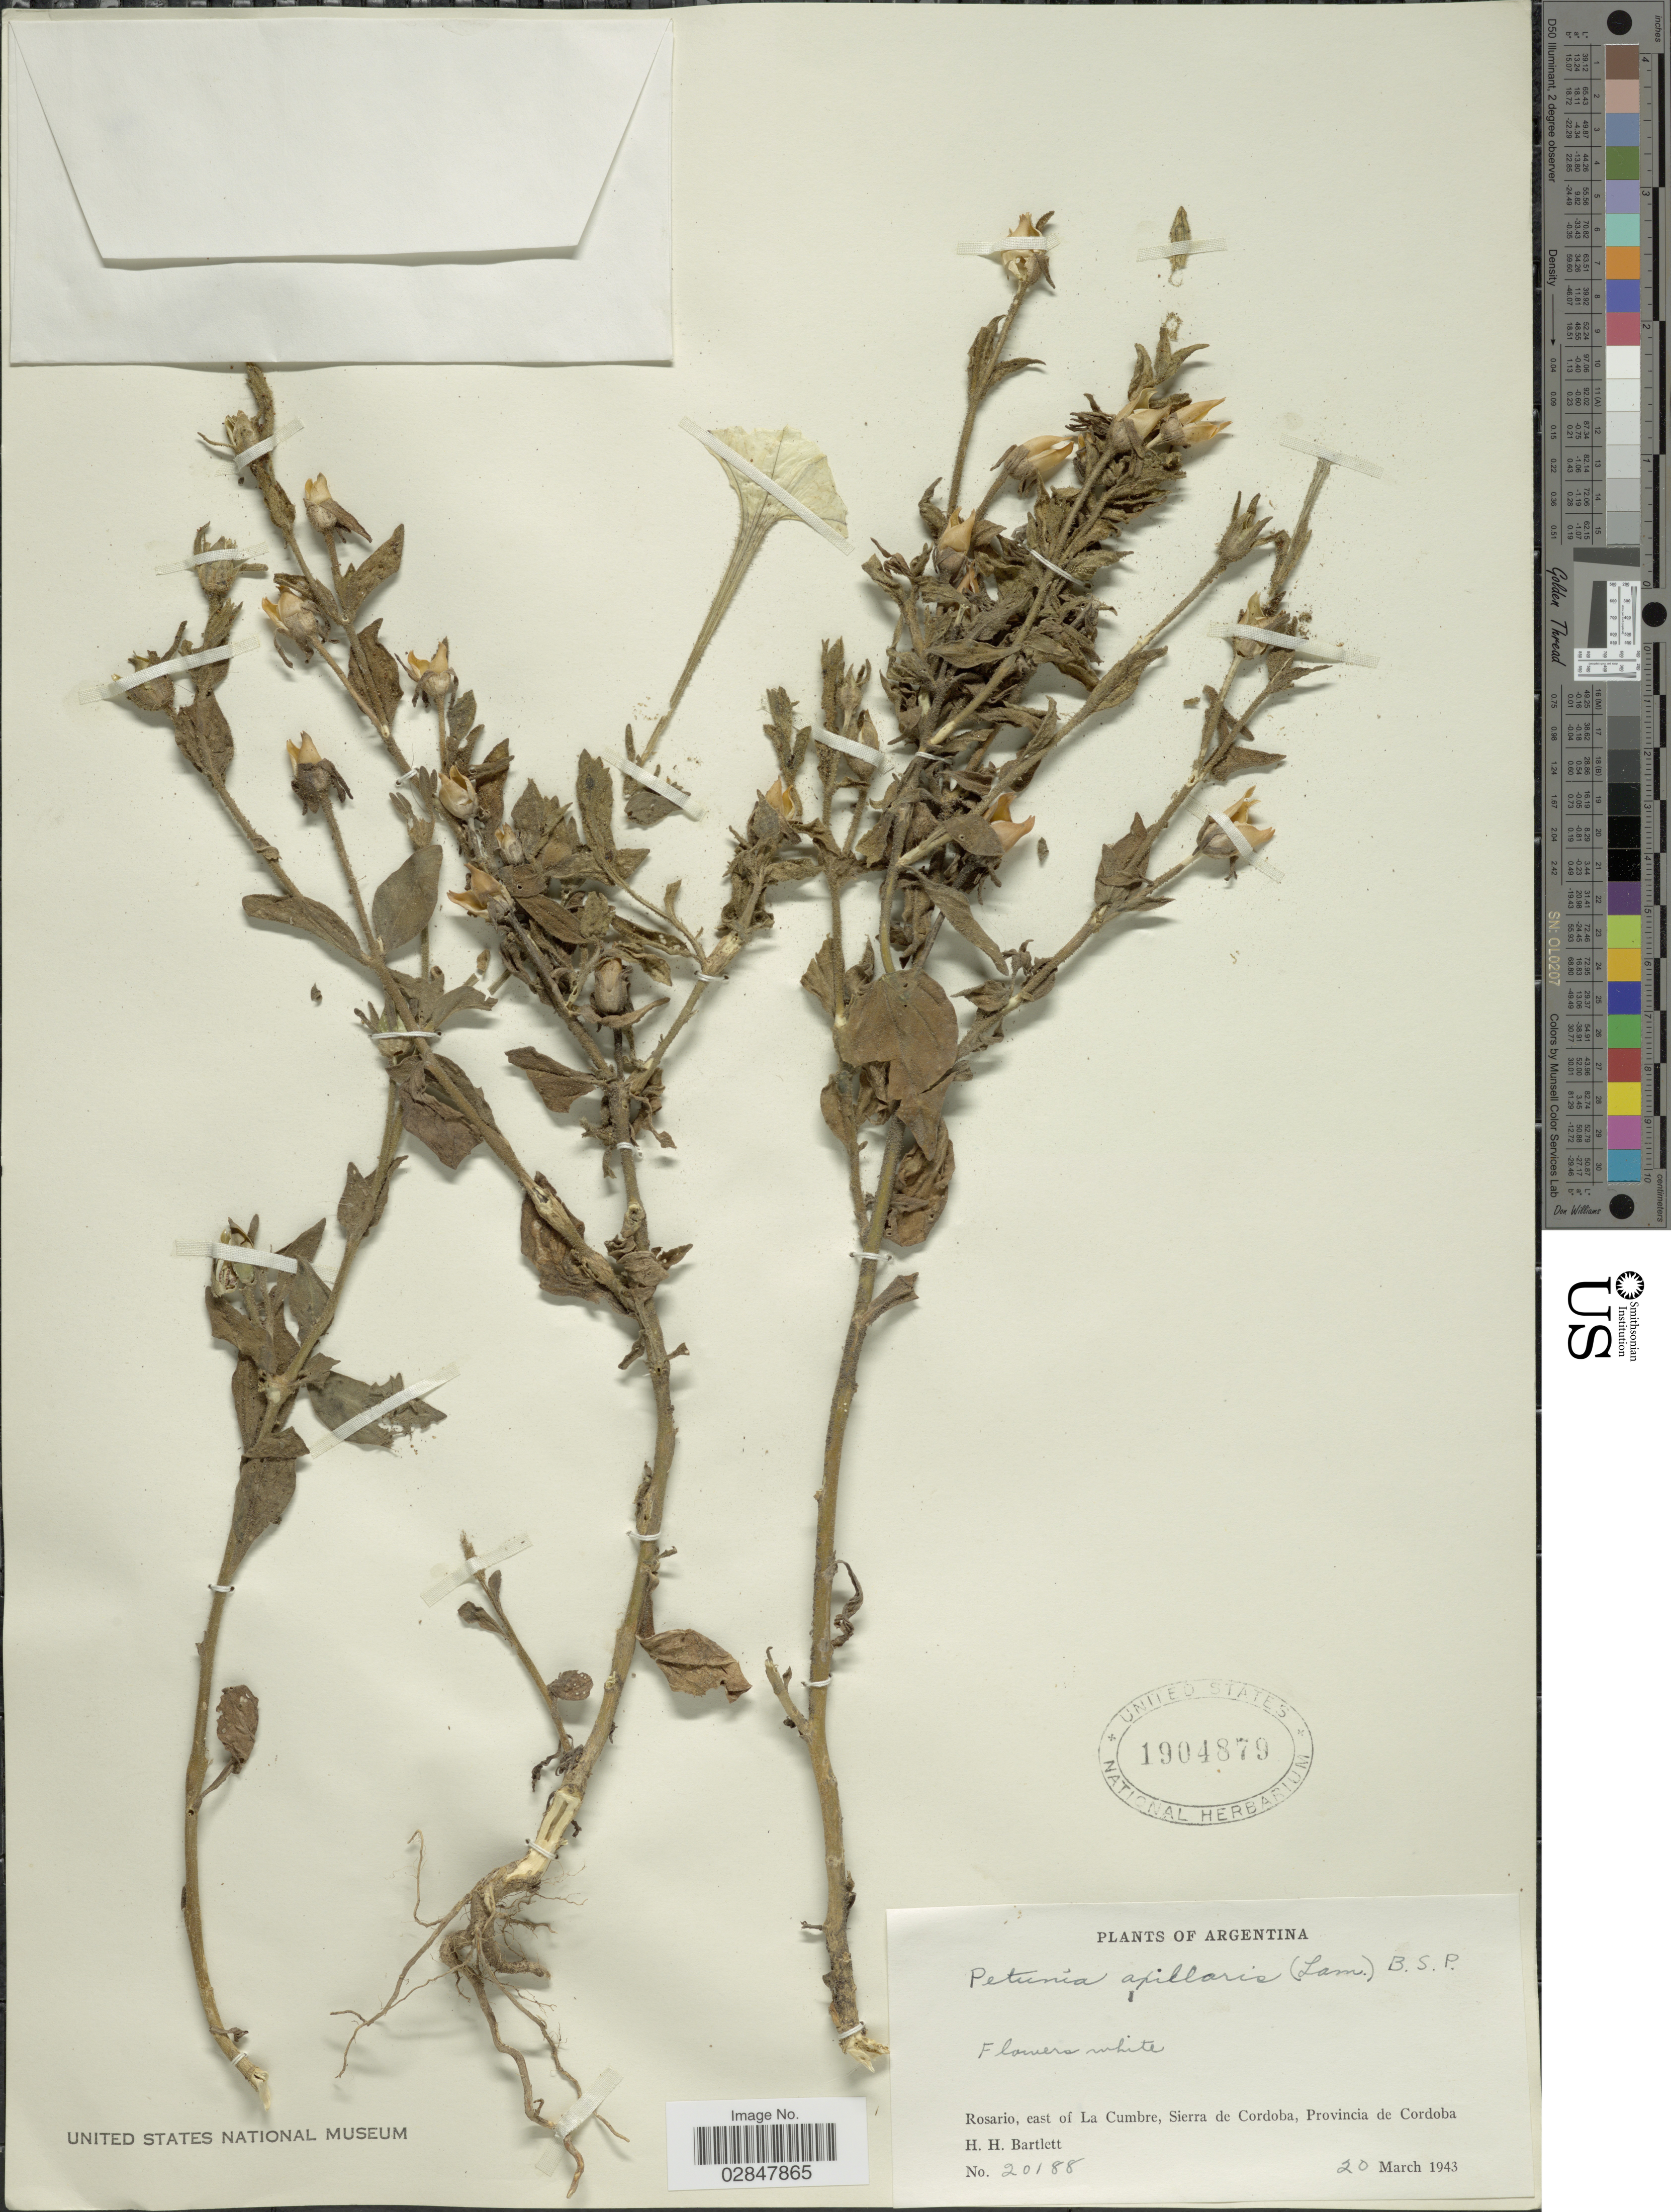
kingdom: Plantae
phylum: Tracheophyta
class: Magnoliopsida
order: Solanales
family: Solanaceae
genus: Petunia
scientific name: Petunia axillaris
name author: (Lam.) Britton, Stearns & Poggenb.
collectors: H. H. Bartlett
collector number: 20188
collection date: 1943-03-20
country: Argentina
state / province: Cordoba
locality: Rosario, east of La Cumbre, Sierra de Cordoba.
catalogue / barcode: US 1904879